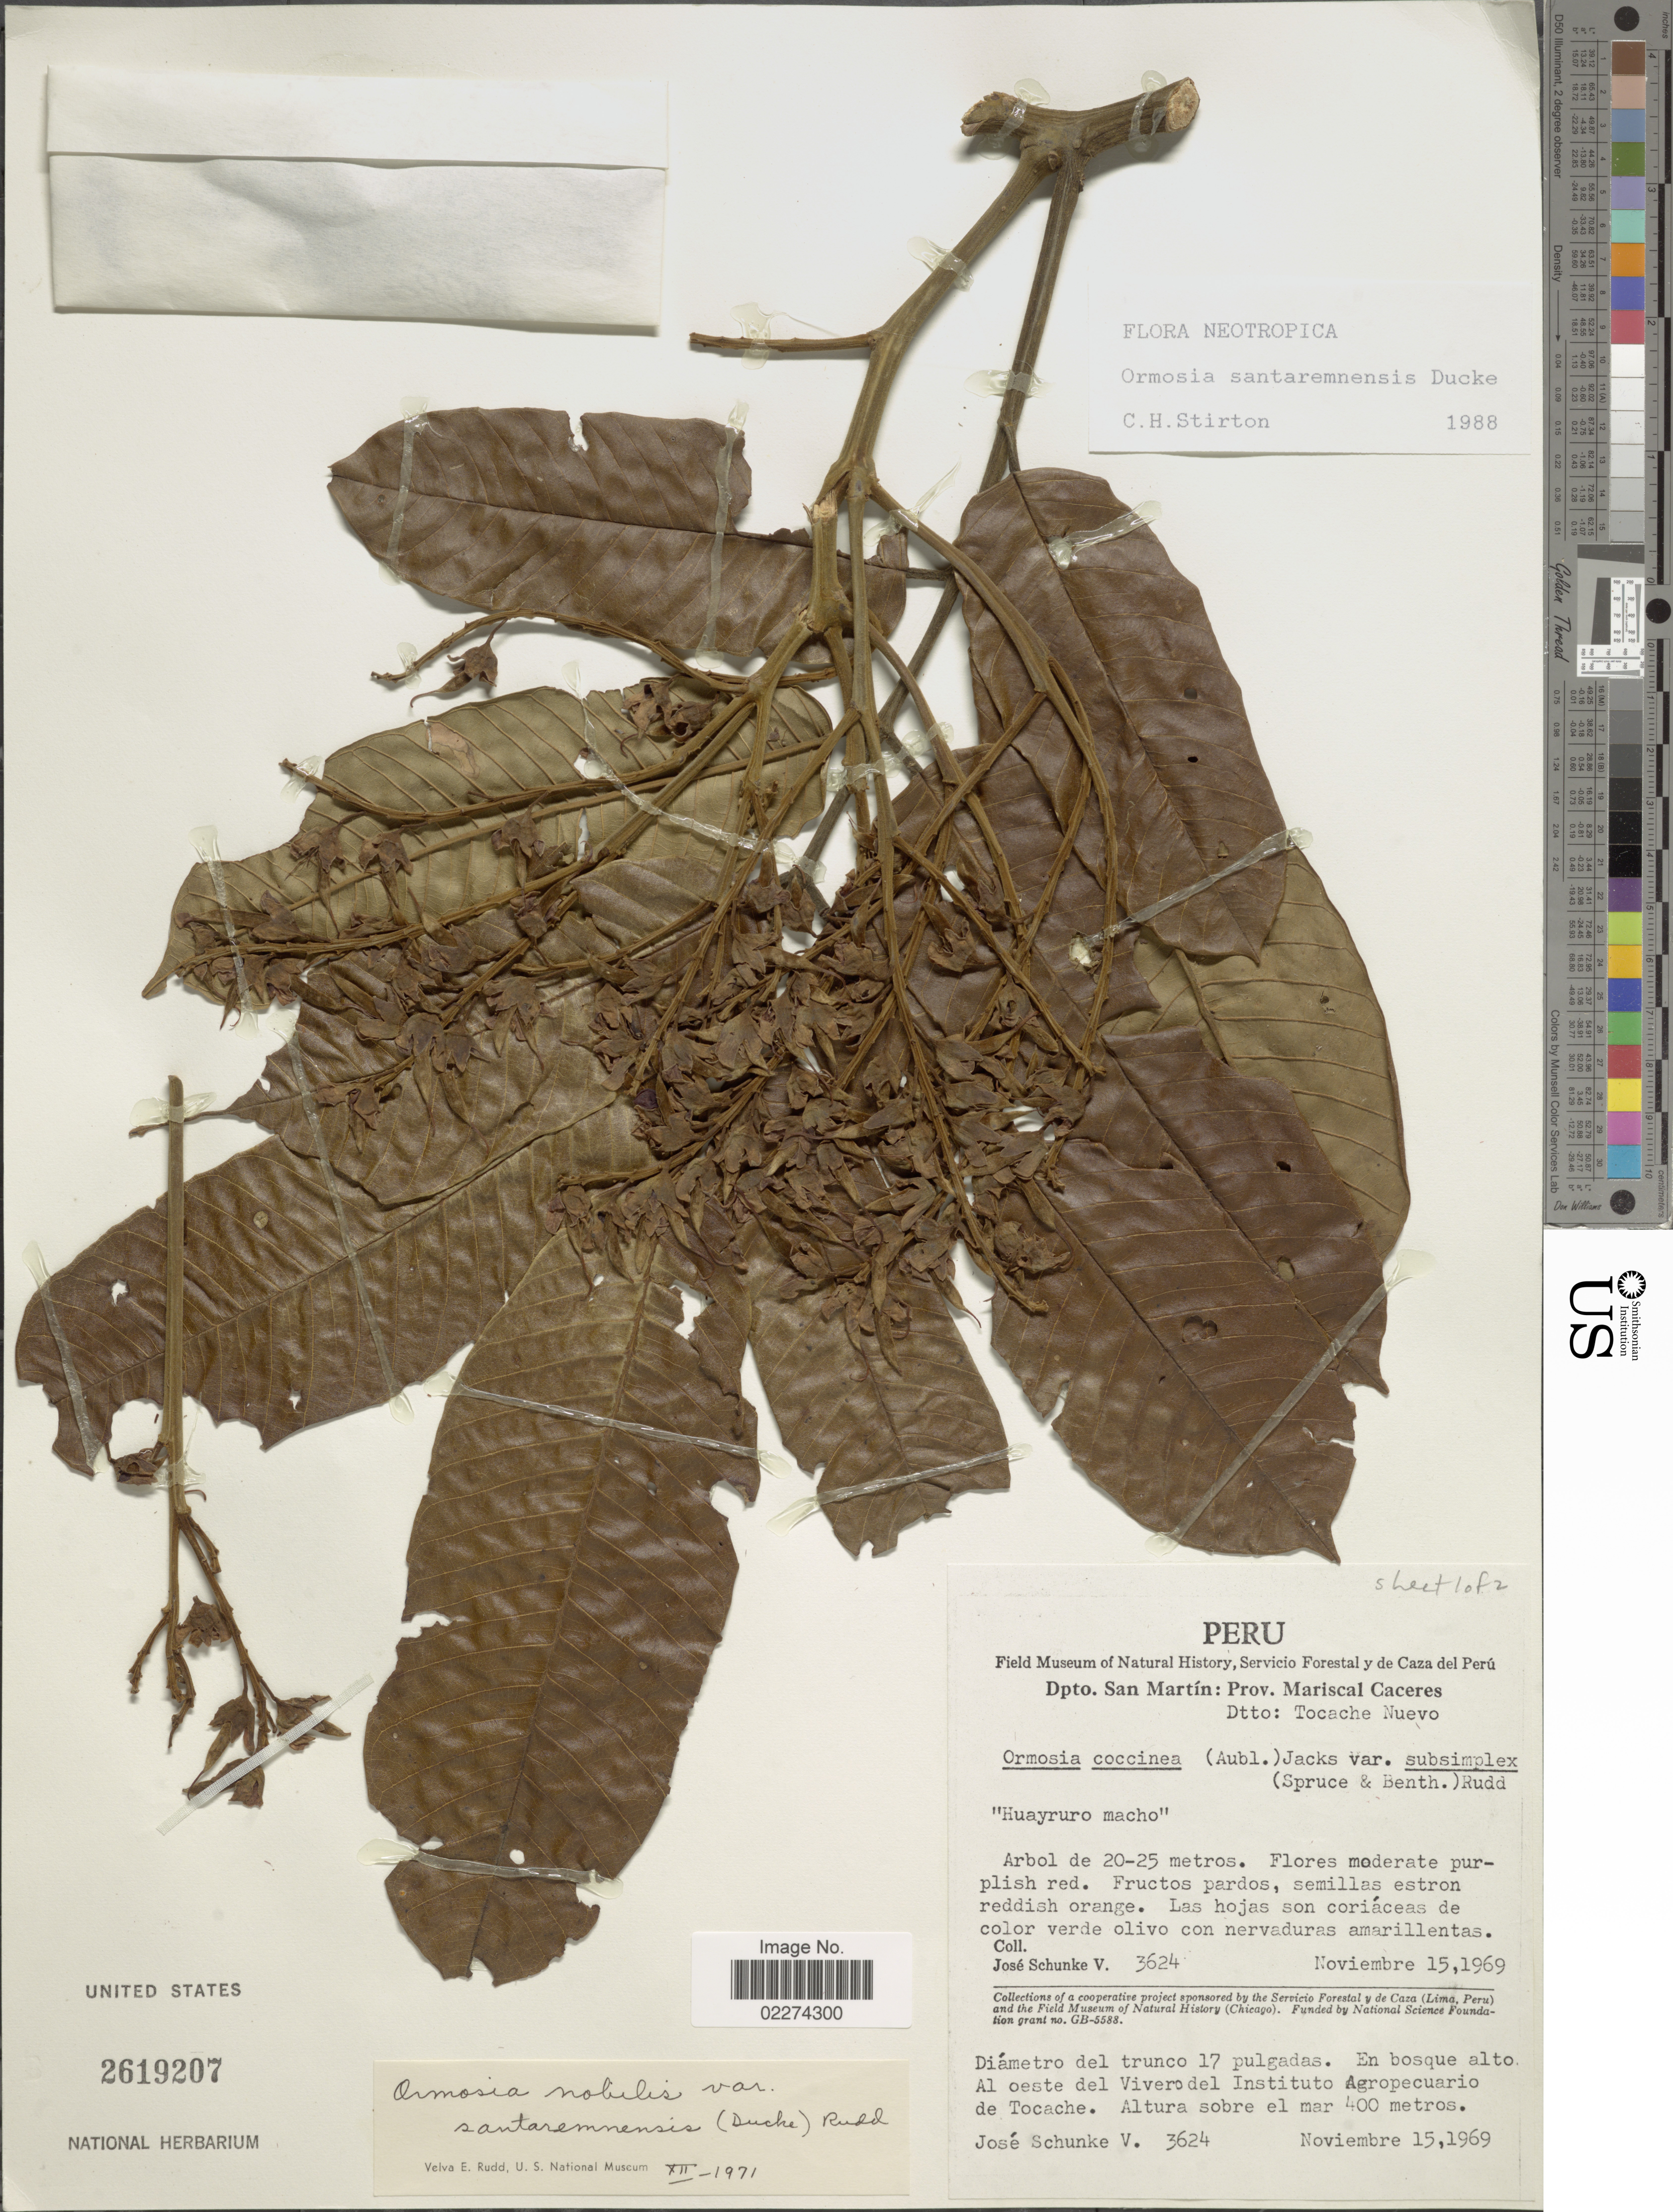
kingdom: Plantae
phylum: Tracheophyta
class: Magnoliopsida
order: Fabales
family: Fabaceae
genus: Ormosia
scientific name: Ormosia santaremnensis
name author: Ducke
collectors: J. Schunke Vigo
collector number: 3624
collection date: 1969-11-15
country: Peru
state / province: San Martín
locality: Dpto. San Martin, Prov. Mariscal Caceres, Dtto. Tocache Nuevo, Al oeste del Vivero Instituto Agropecuario de Tocache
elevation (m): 400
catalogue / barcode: US 2619207